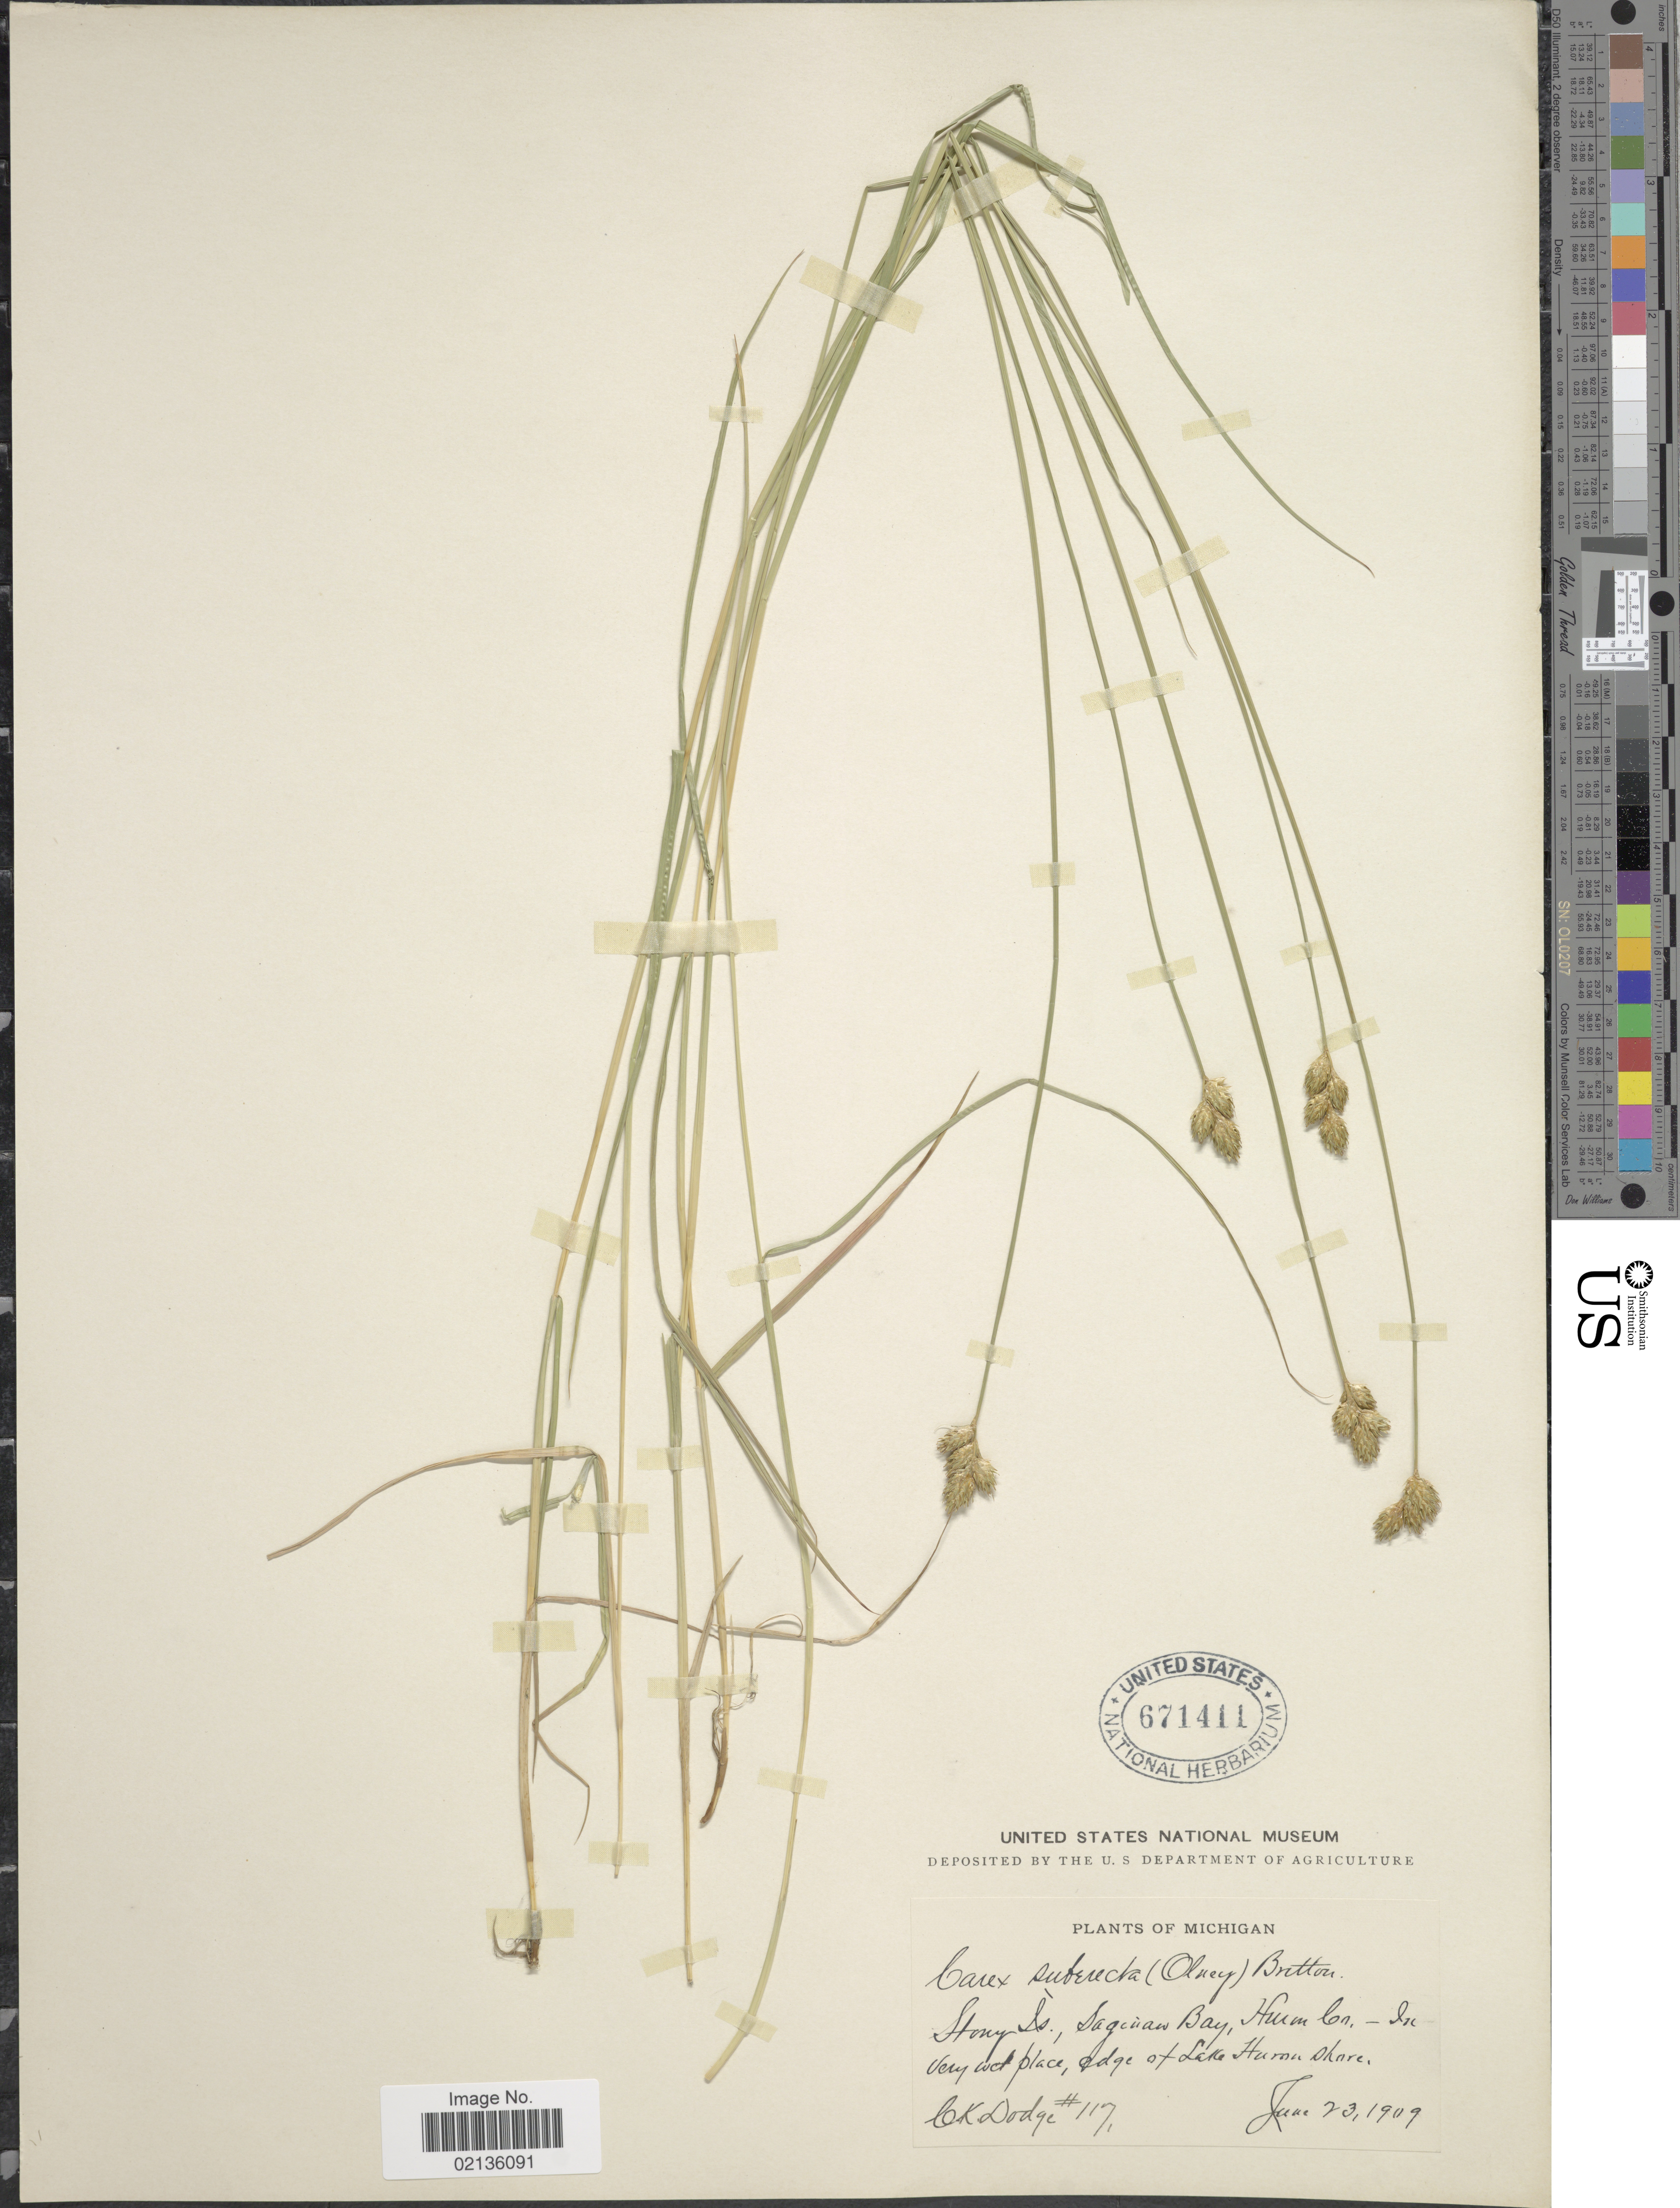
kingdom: Plantae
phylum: Tracheophyta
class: Liliopsida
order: Poales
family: Cyperaceae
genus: Carex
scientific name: Carex suberecta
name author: (Olney) Britton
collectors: C. Dodge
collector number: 117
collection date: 1909-06-23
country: United States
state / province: Michigan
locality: Stony Is., Saginaw Bay, Huron Co., edge of Lake Huron shore.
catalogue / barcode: US 671411